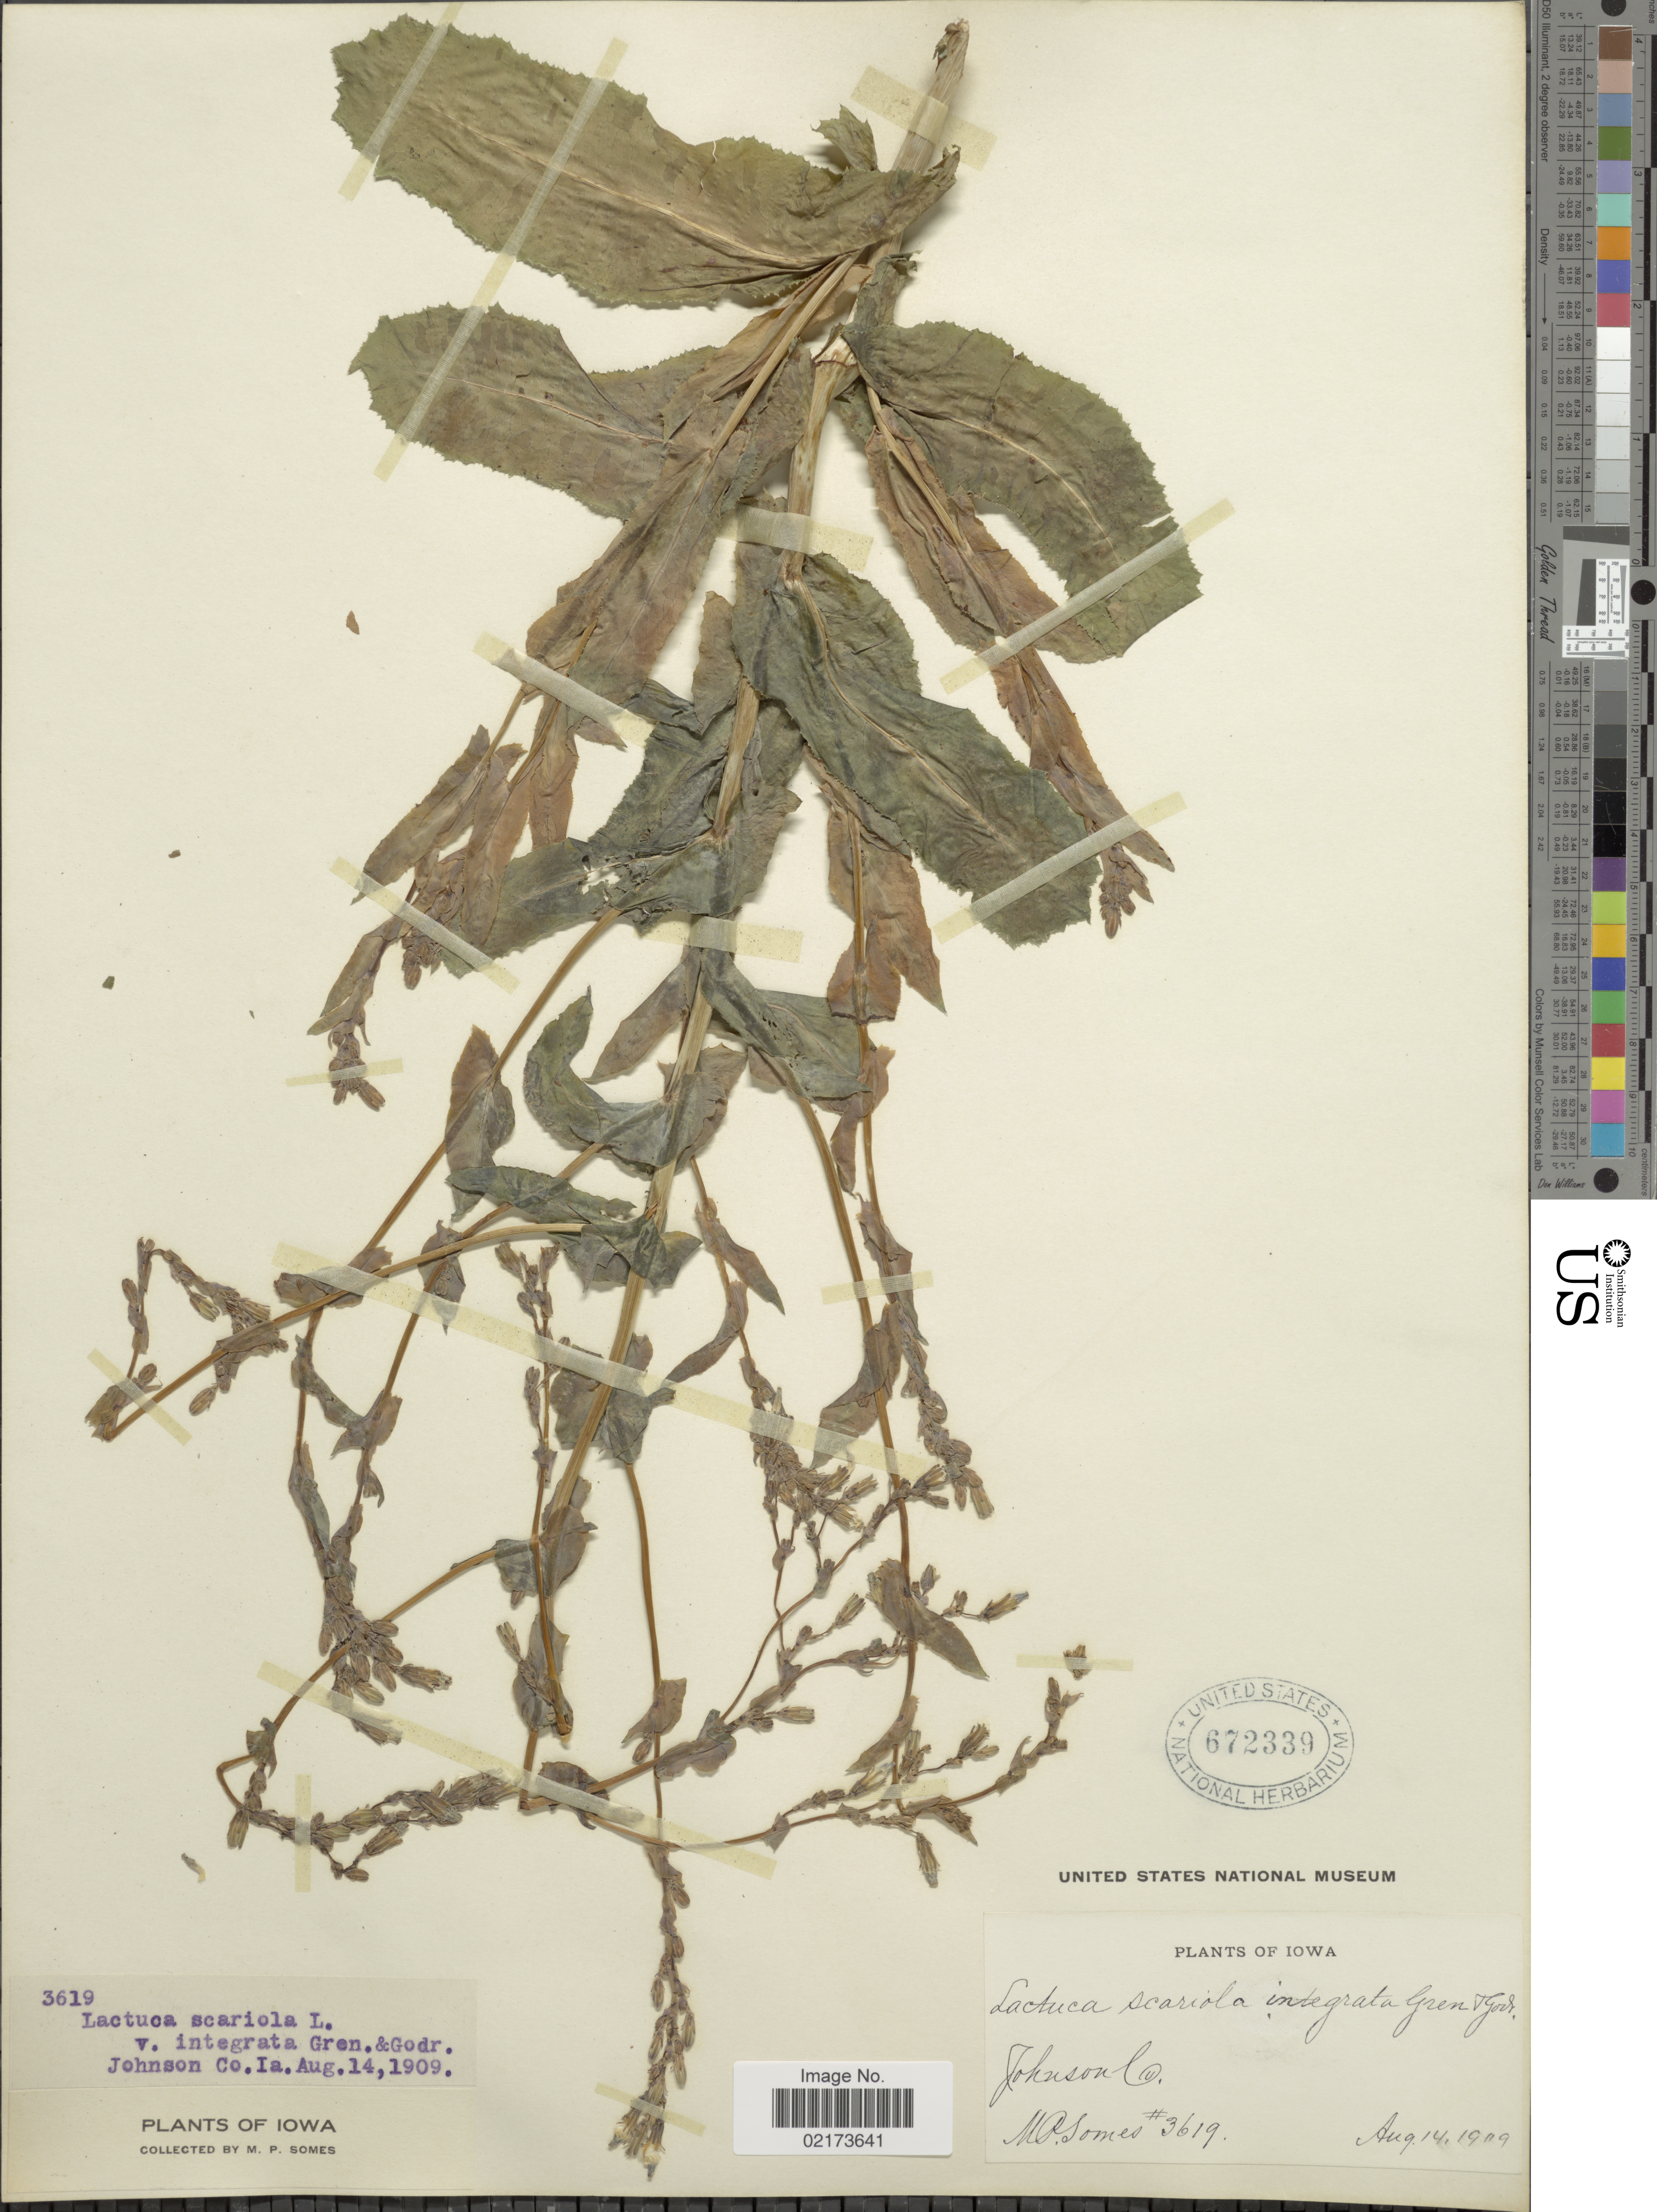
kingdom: Plantae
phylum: Tracheophyta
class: Magnoliopsida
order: Asterales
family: Asteraceae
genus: Lactuca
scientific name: Lactuca serriola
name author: L.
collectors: M. Somes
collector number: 3619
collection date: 1909-08-14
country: United States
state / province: Iowa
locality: Johnson Co., Ia.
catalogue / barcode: US 672339